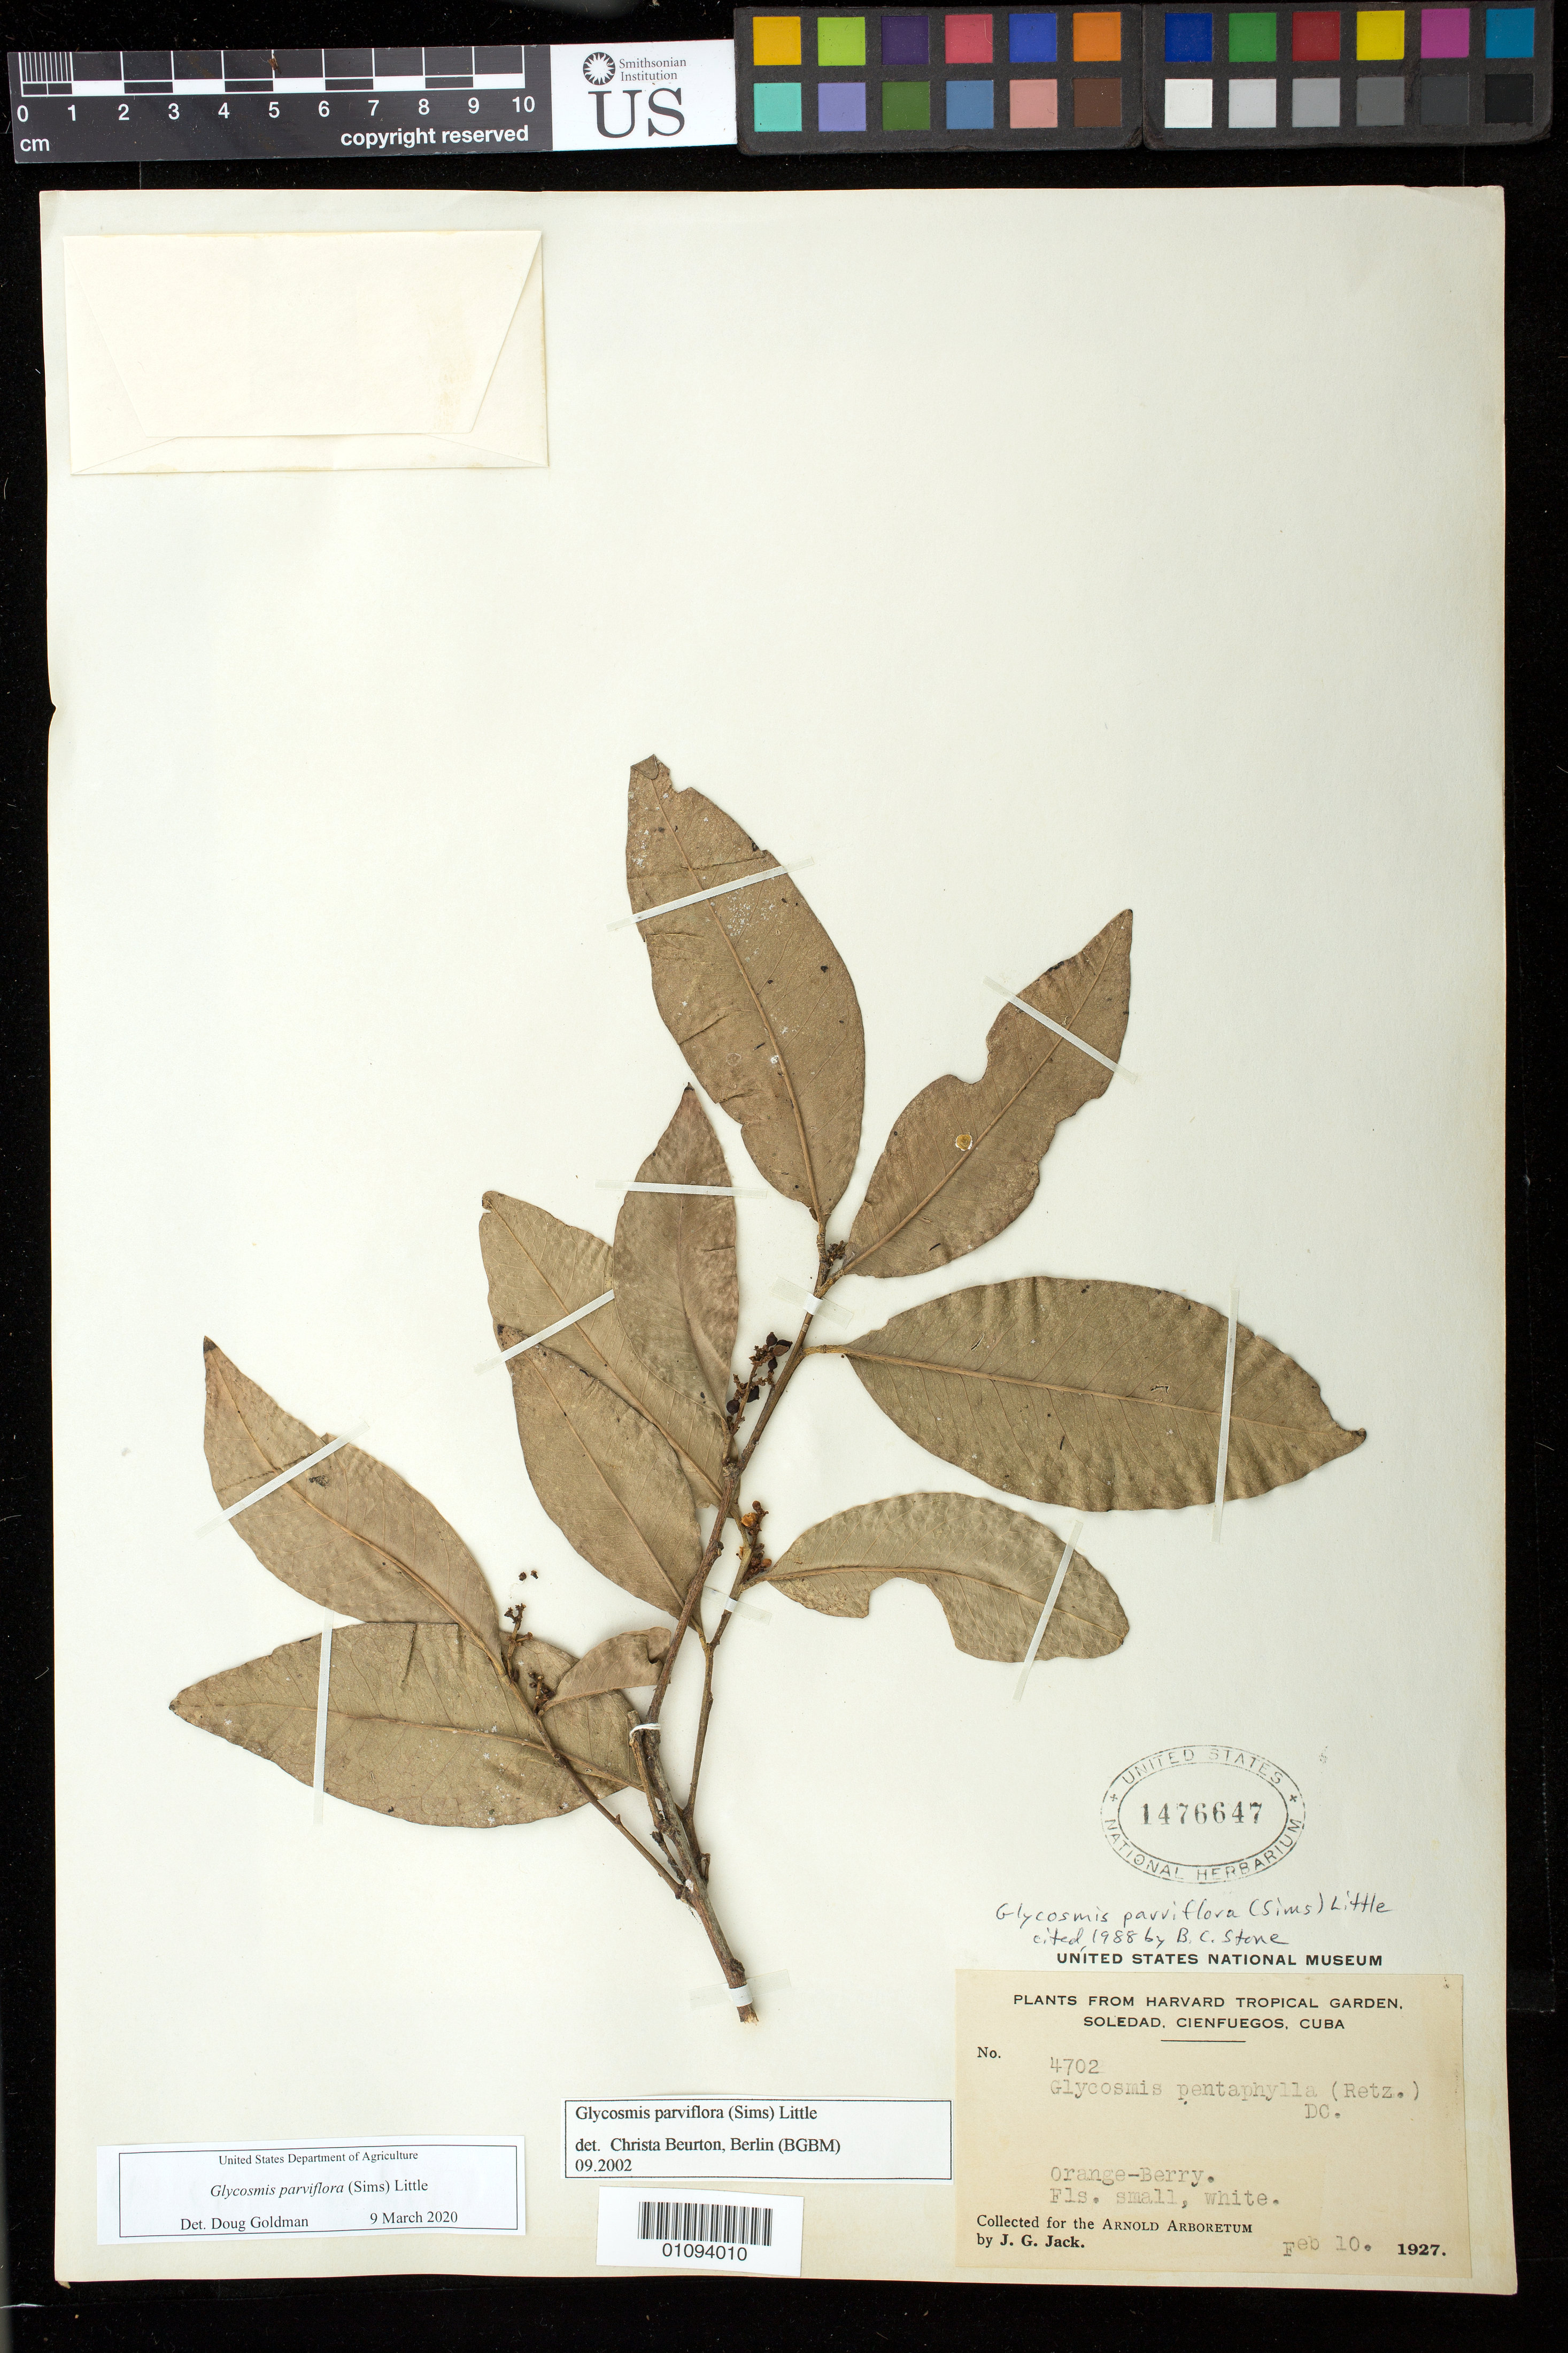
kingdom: Plantae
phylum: Tracheophyta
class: Magnoliopsida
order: Sapindales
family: Rutaceae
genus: Glycosmis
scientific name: Glycosmis parviflora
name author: (Sims) Little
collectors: J. G. Jack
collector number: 4702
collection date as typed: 10 Feb 1927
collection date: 1927-02-10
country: Cuba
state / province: Cienfuegos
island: Cuba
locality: Soledad, Cienfuegos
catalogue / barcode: US 1476647